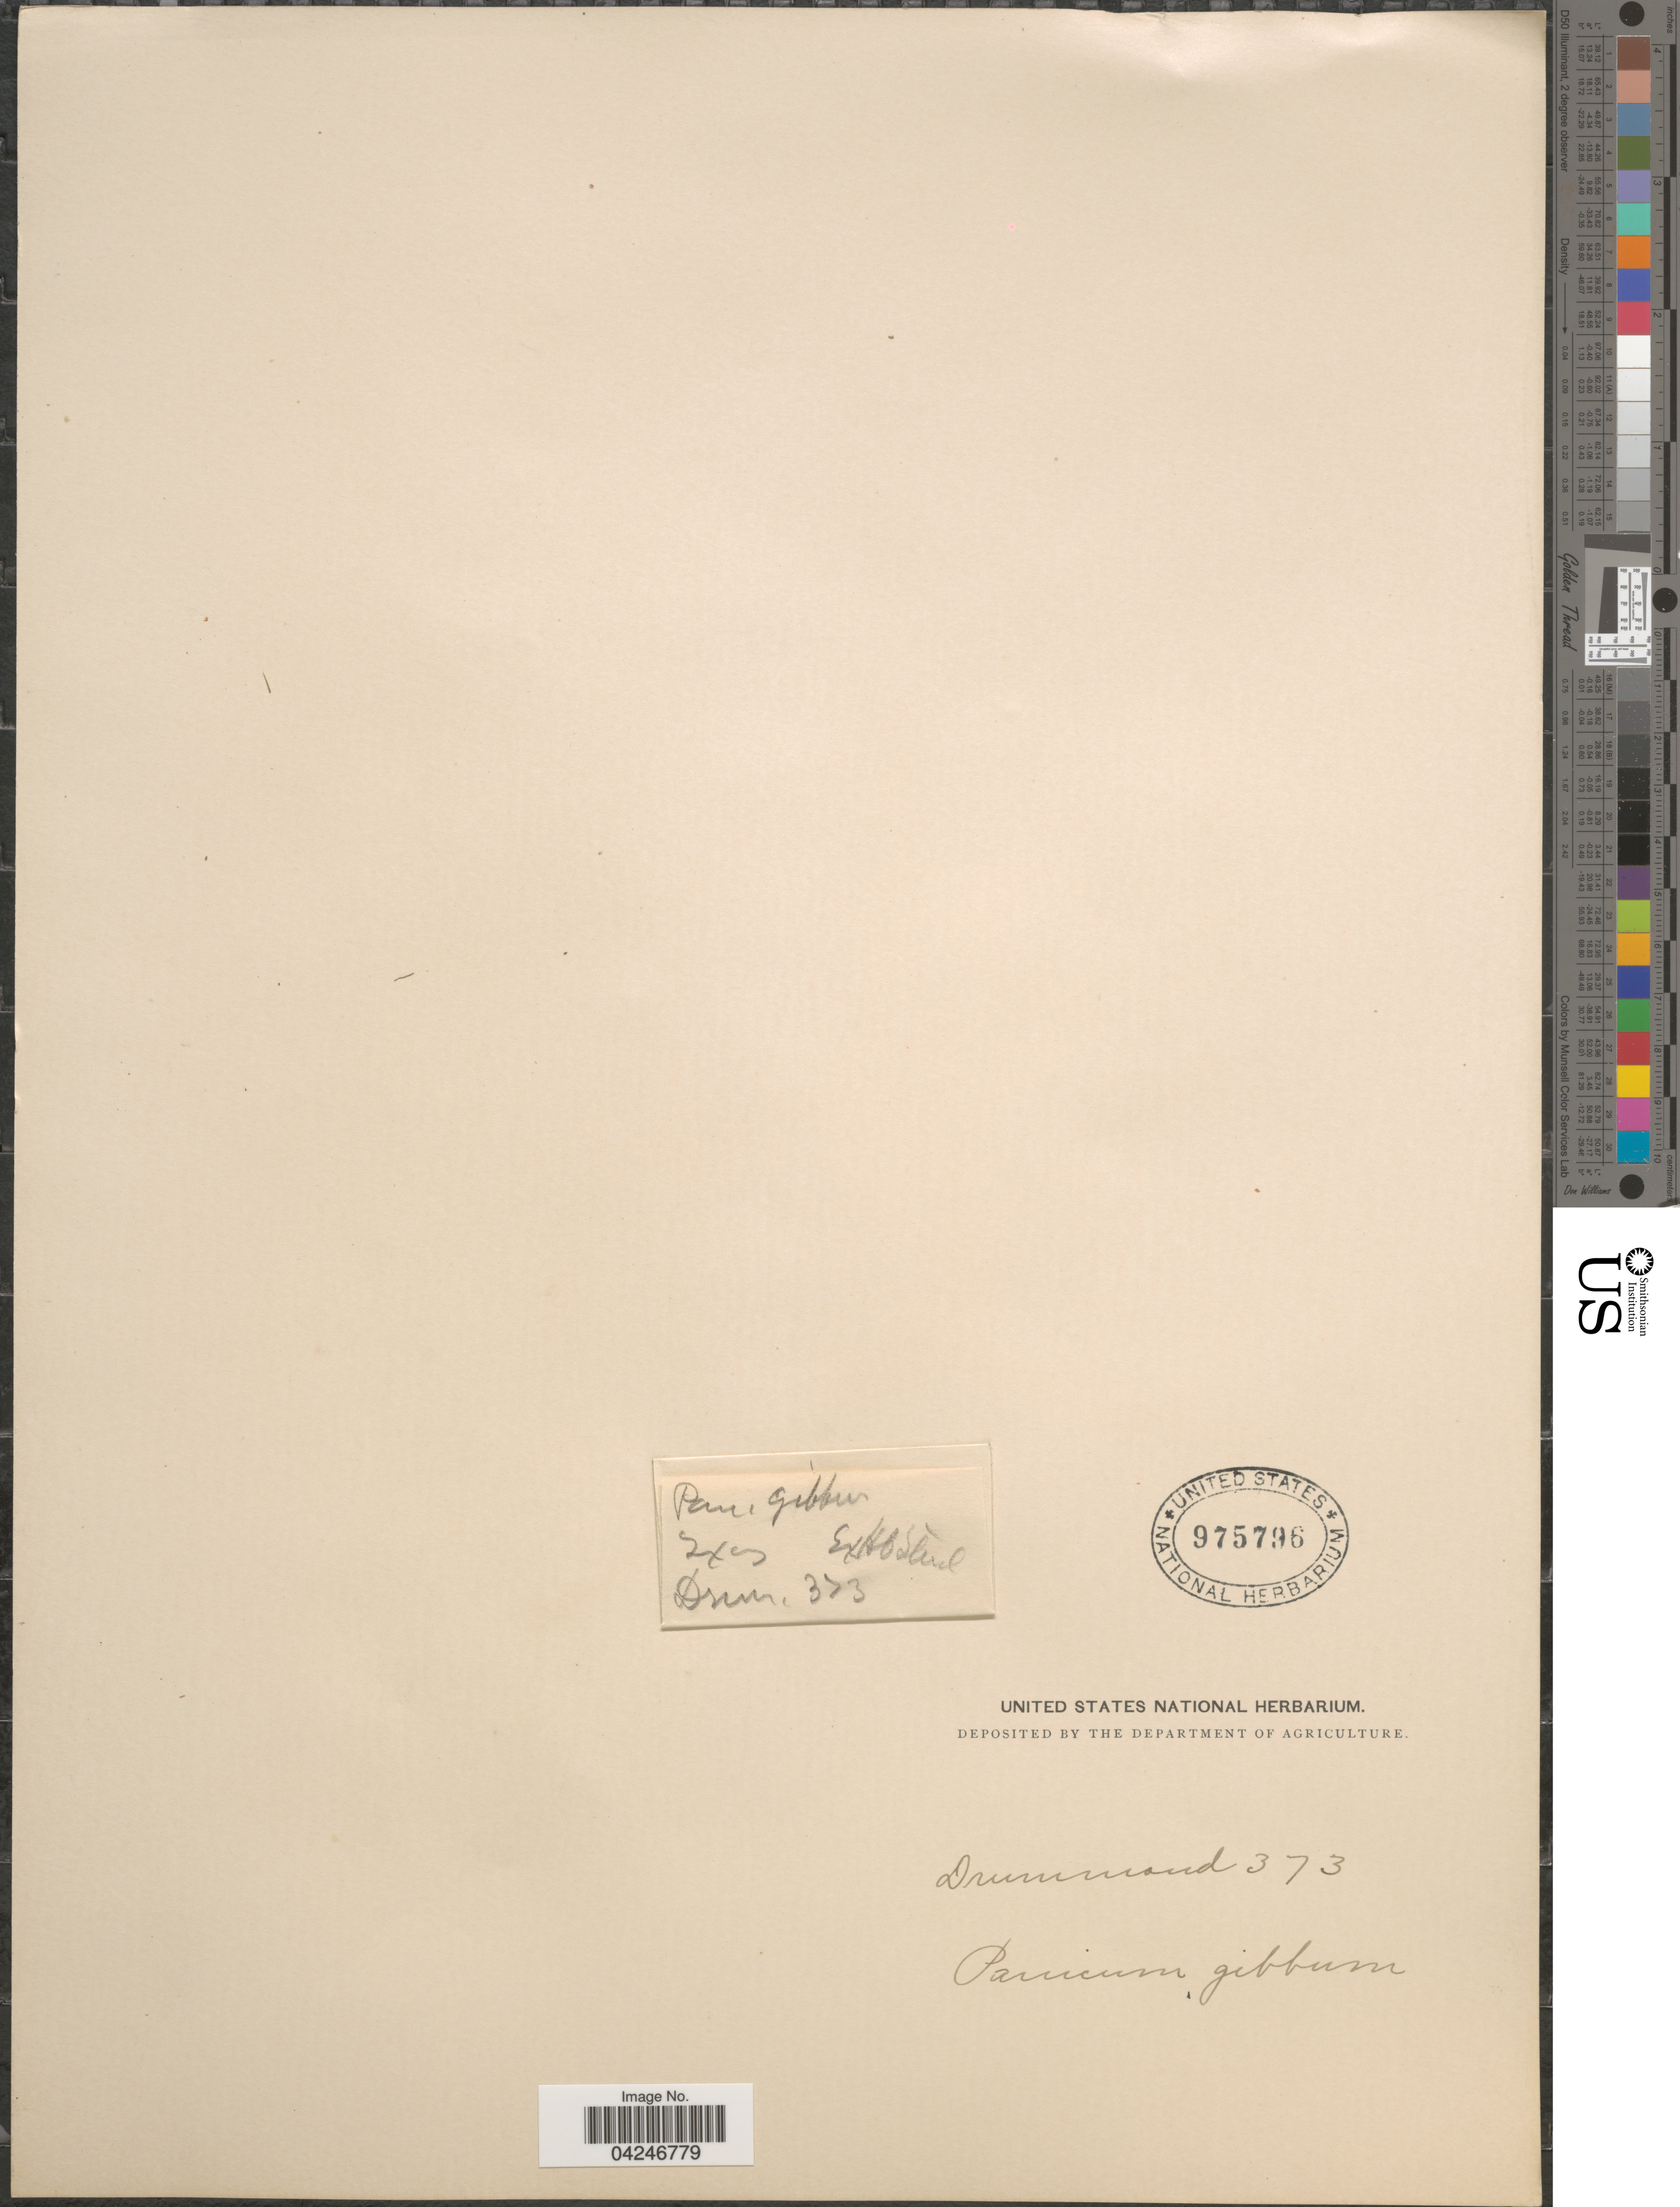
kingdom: Plantae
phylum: Tracheophyta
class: Liliopsida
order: Poales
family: Poaceae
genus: Sacciolepis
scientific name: Sacciolepis striata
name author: (L.) Nash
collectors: -. Drummond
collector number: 373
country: United States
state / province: Texas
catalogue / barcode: US 975796